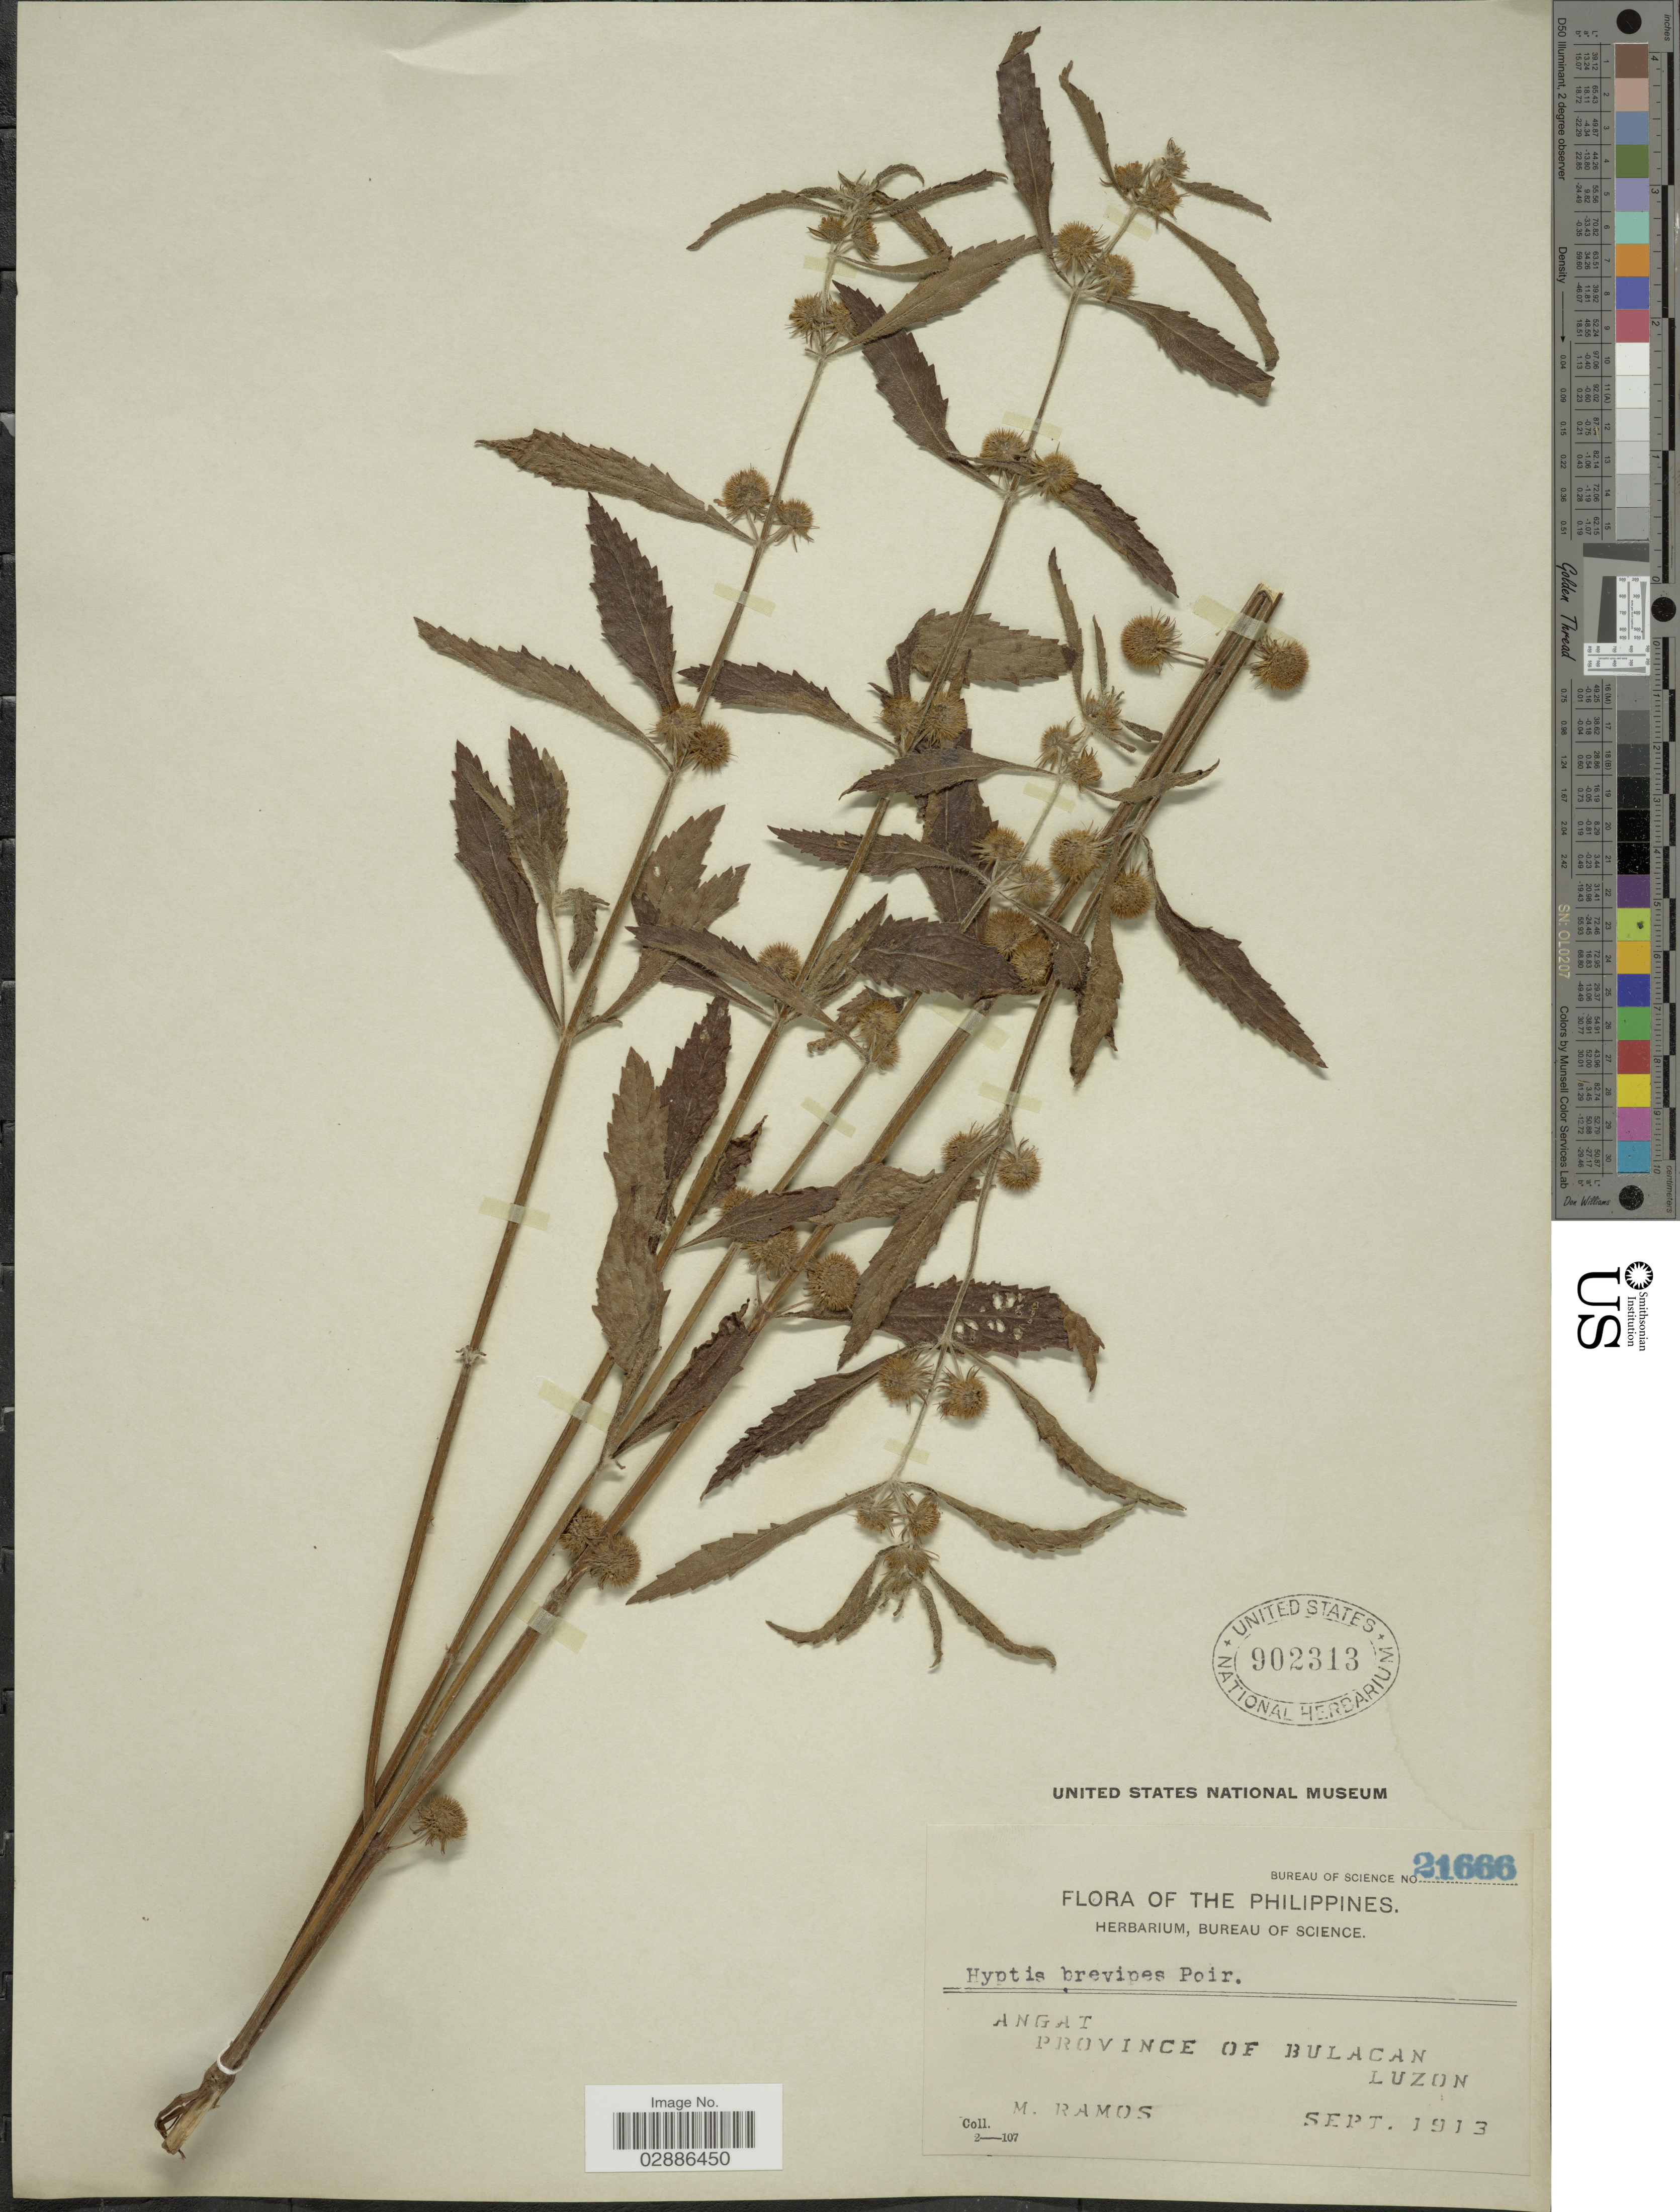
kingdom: Plantae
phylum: Tracheophyta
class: Magnoliopsida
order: Lamiales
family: Lamiaceae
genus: Hyptis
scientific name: Hyptis sp.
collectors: M. Ramos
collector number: Bureau of Science 21666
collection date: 1913-09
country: Philippines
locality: Angat, Province of Bulacan, Luzon.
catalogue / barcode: US 902313